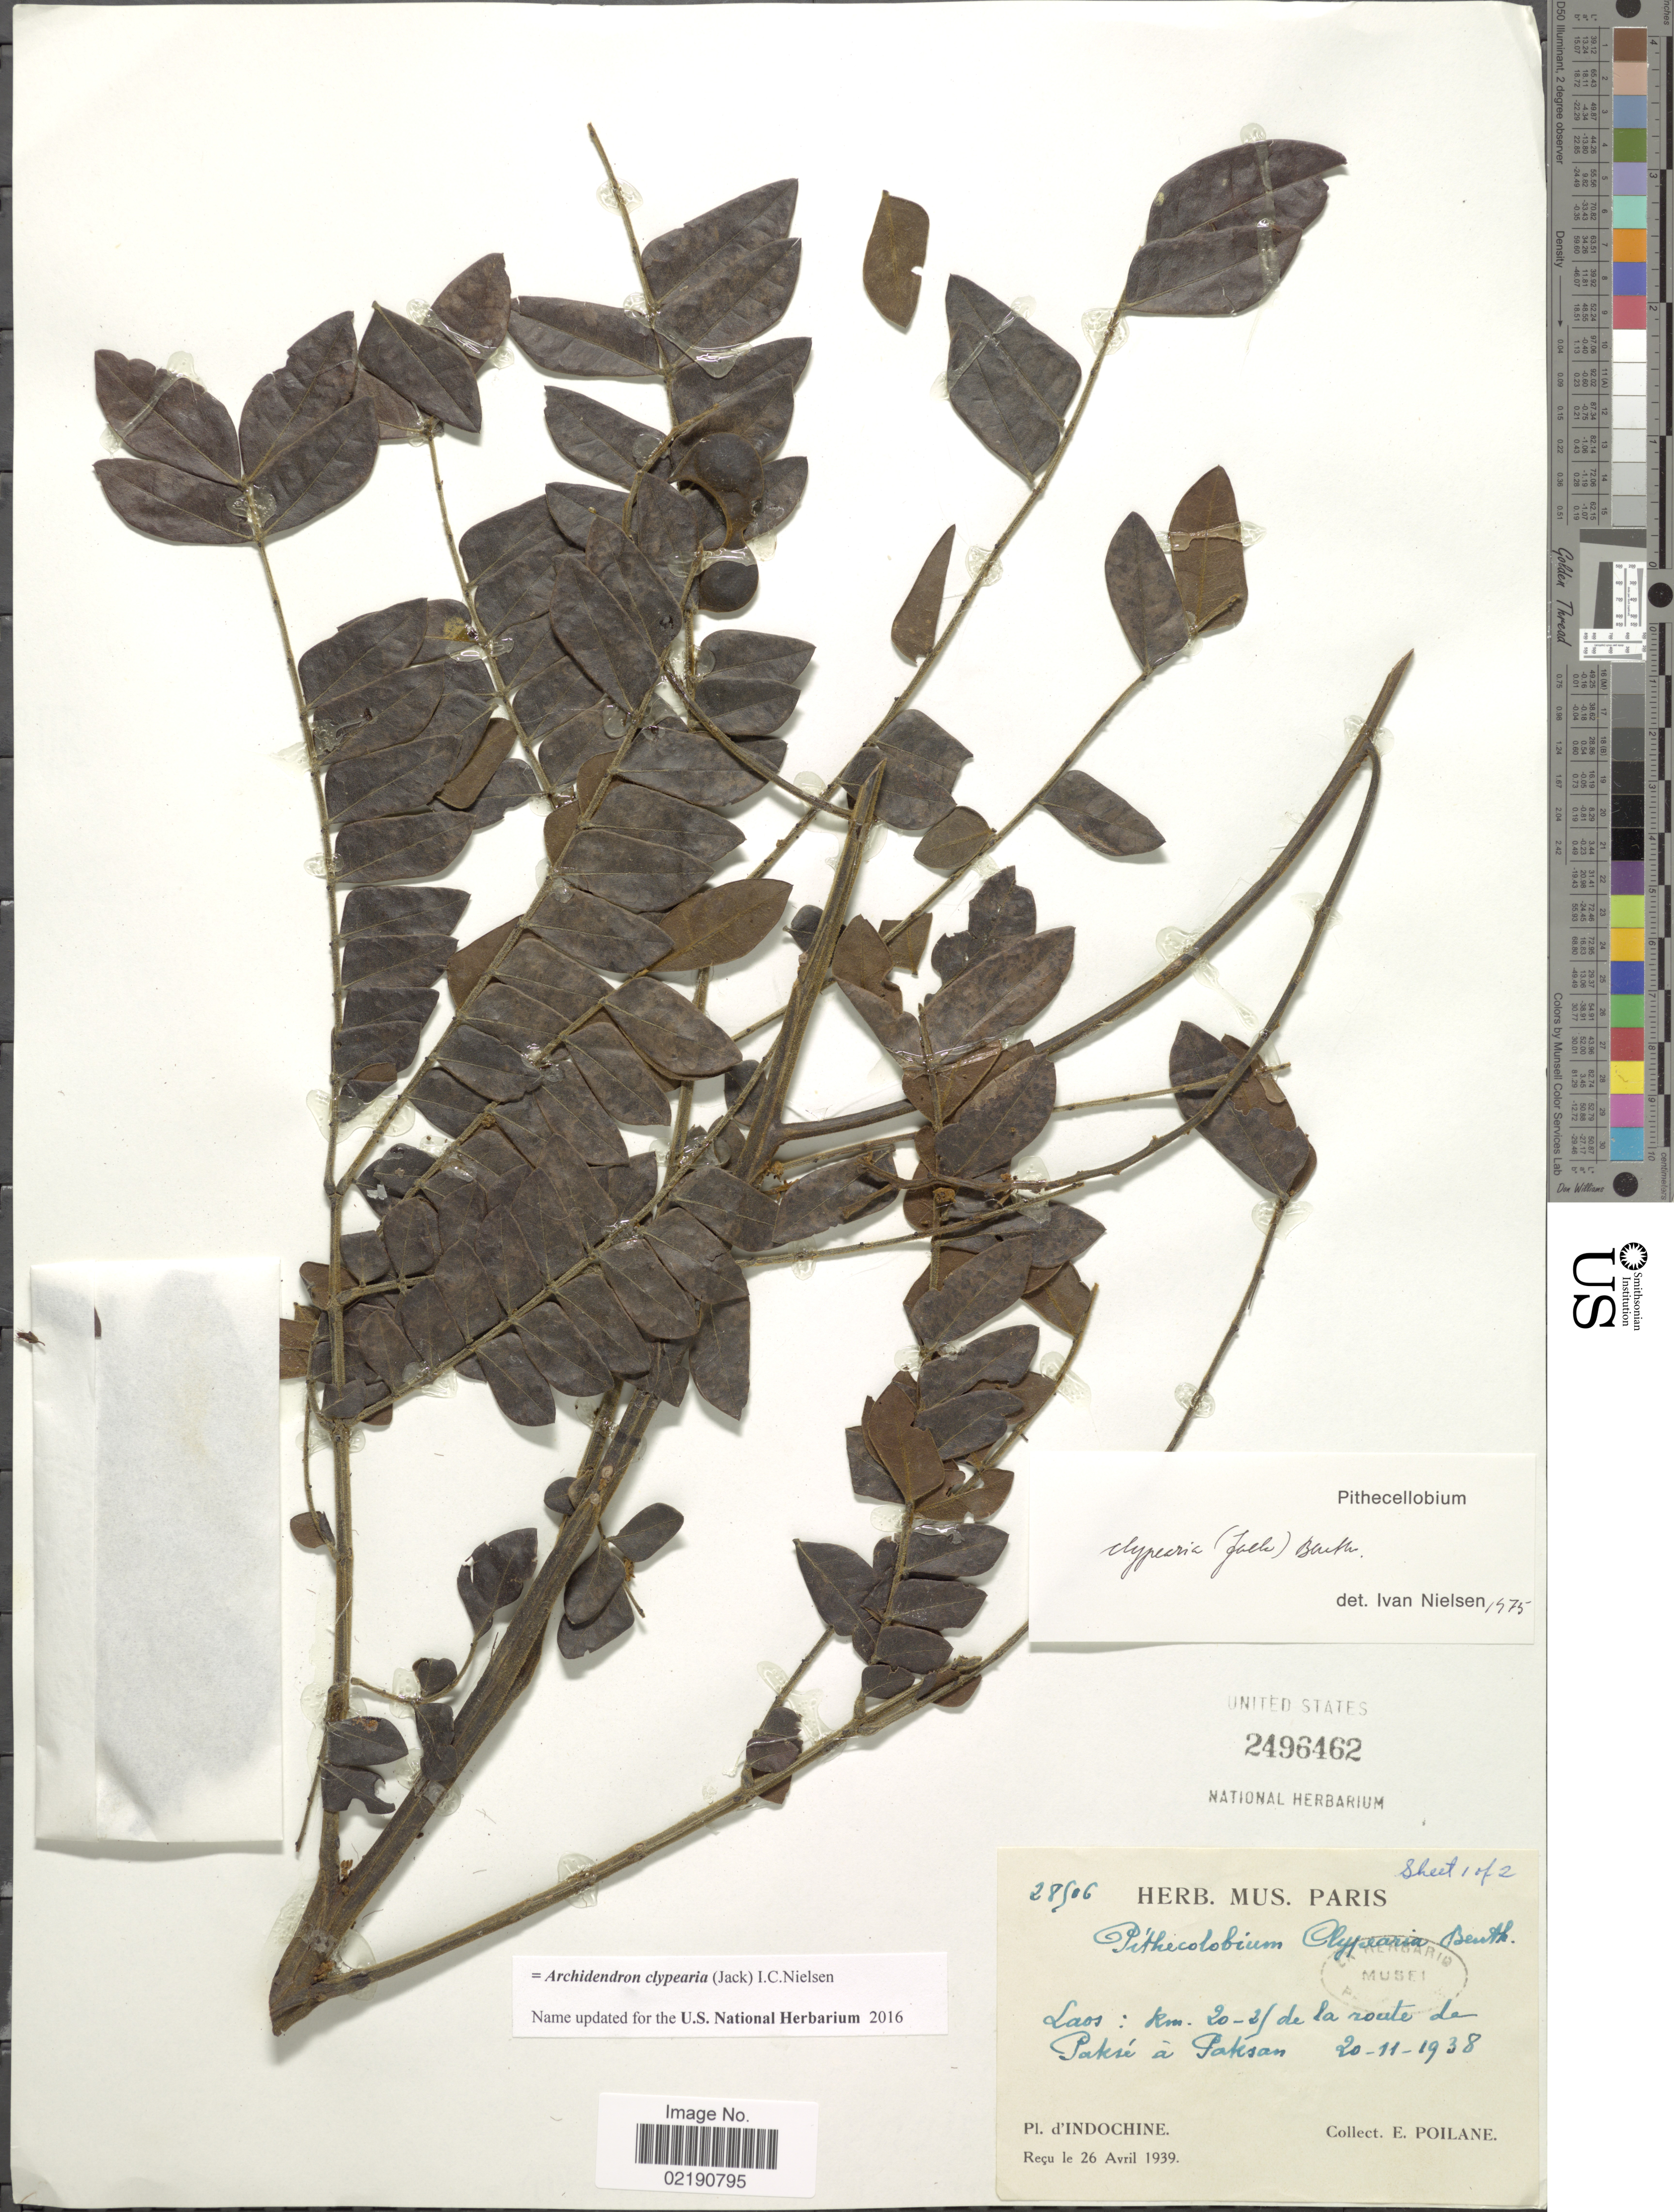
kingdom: Plantae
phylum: Tracheophyta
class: Magnoliopsida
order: Fabales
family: Fabaceae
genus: Archidendron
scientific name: Archidendron clypearia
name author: (Jack) I.C. Nielsen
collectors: E. Poilane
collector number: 28906*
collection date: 1939-04-26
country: Laos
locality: Laos: km. 20-29 de la route de Paksé a Paksan [interpreted]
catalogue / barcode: US 2496462